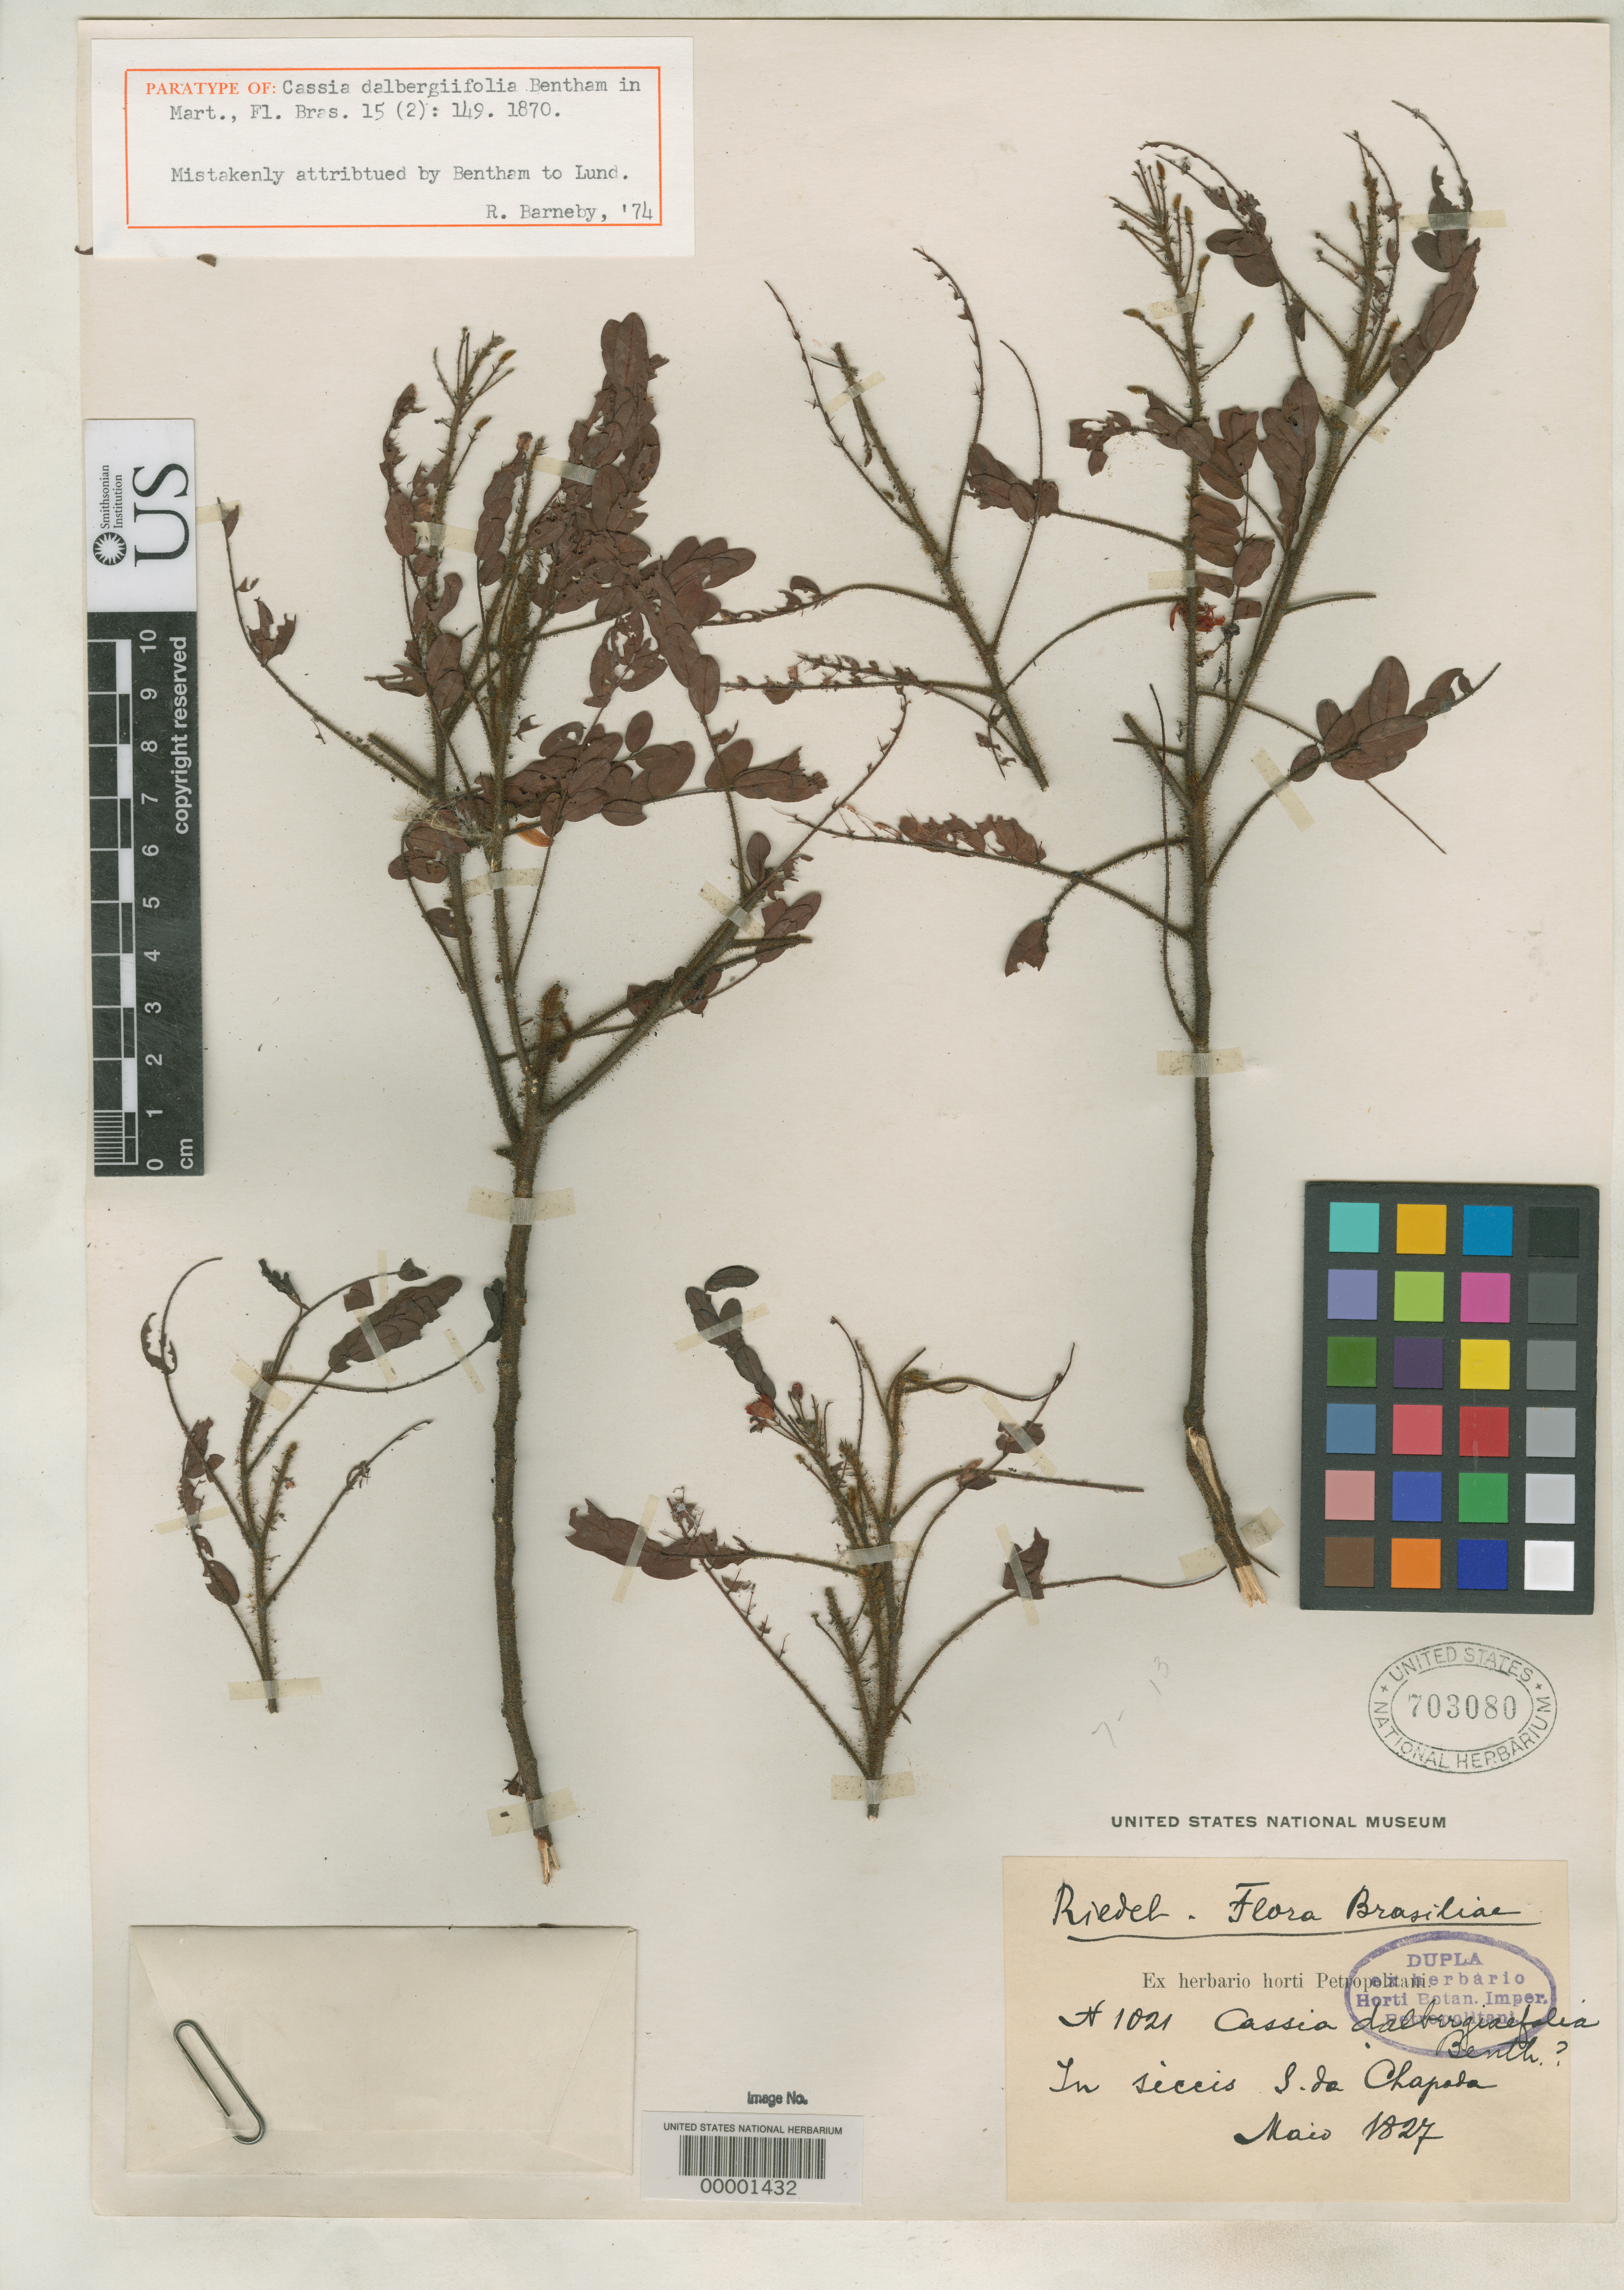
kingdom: Plantae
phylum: Tracheophyta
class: Magnoliopsida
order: Fabales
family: Fabaceae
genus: Cassia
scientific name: Cassia dalbergiifolia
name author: Benth. in Mart.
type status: Paratype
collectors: L. Riedel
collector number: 1021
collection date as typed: May 1827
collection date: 1827-05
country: Brazil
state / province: Mato Grosso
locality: Chapada.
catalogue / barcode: US 703080